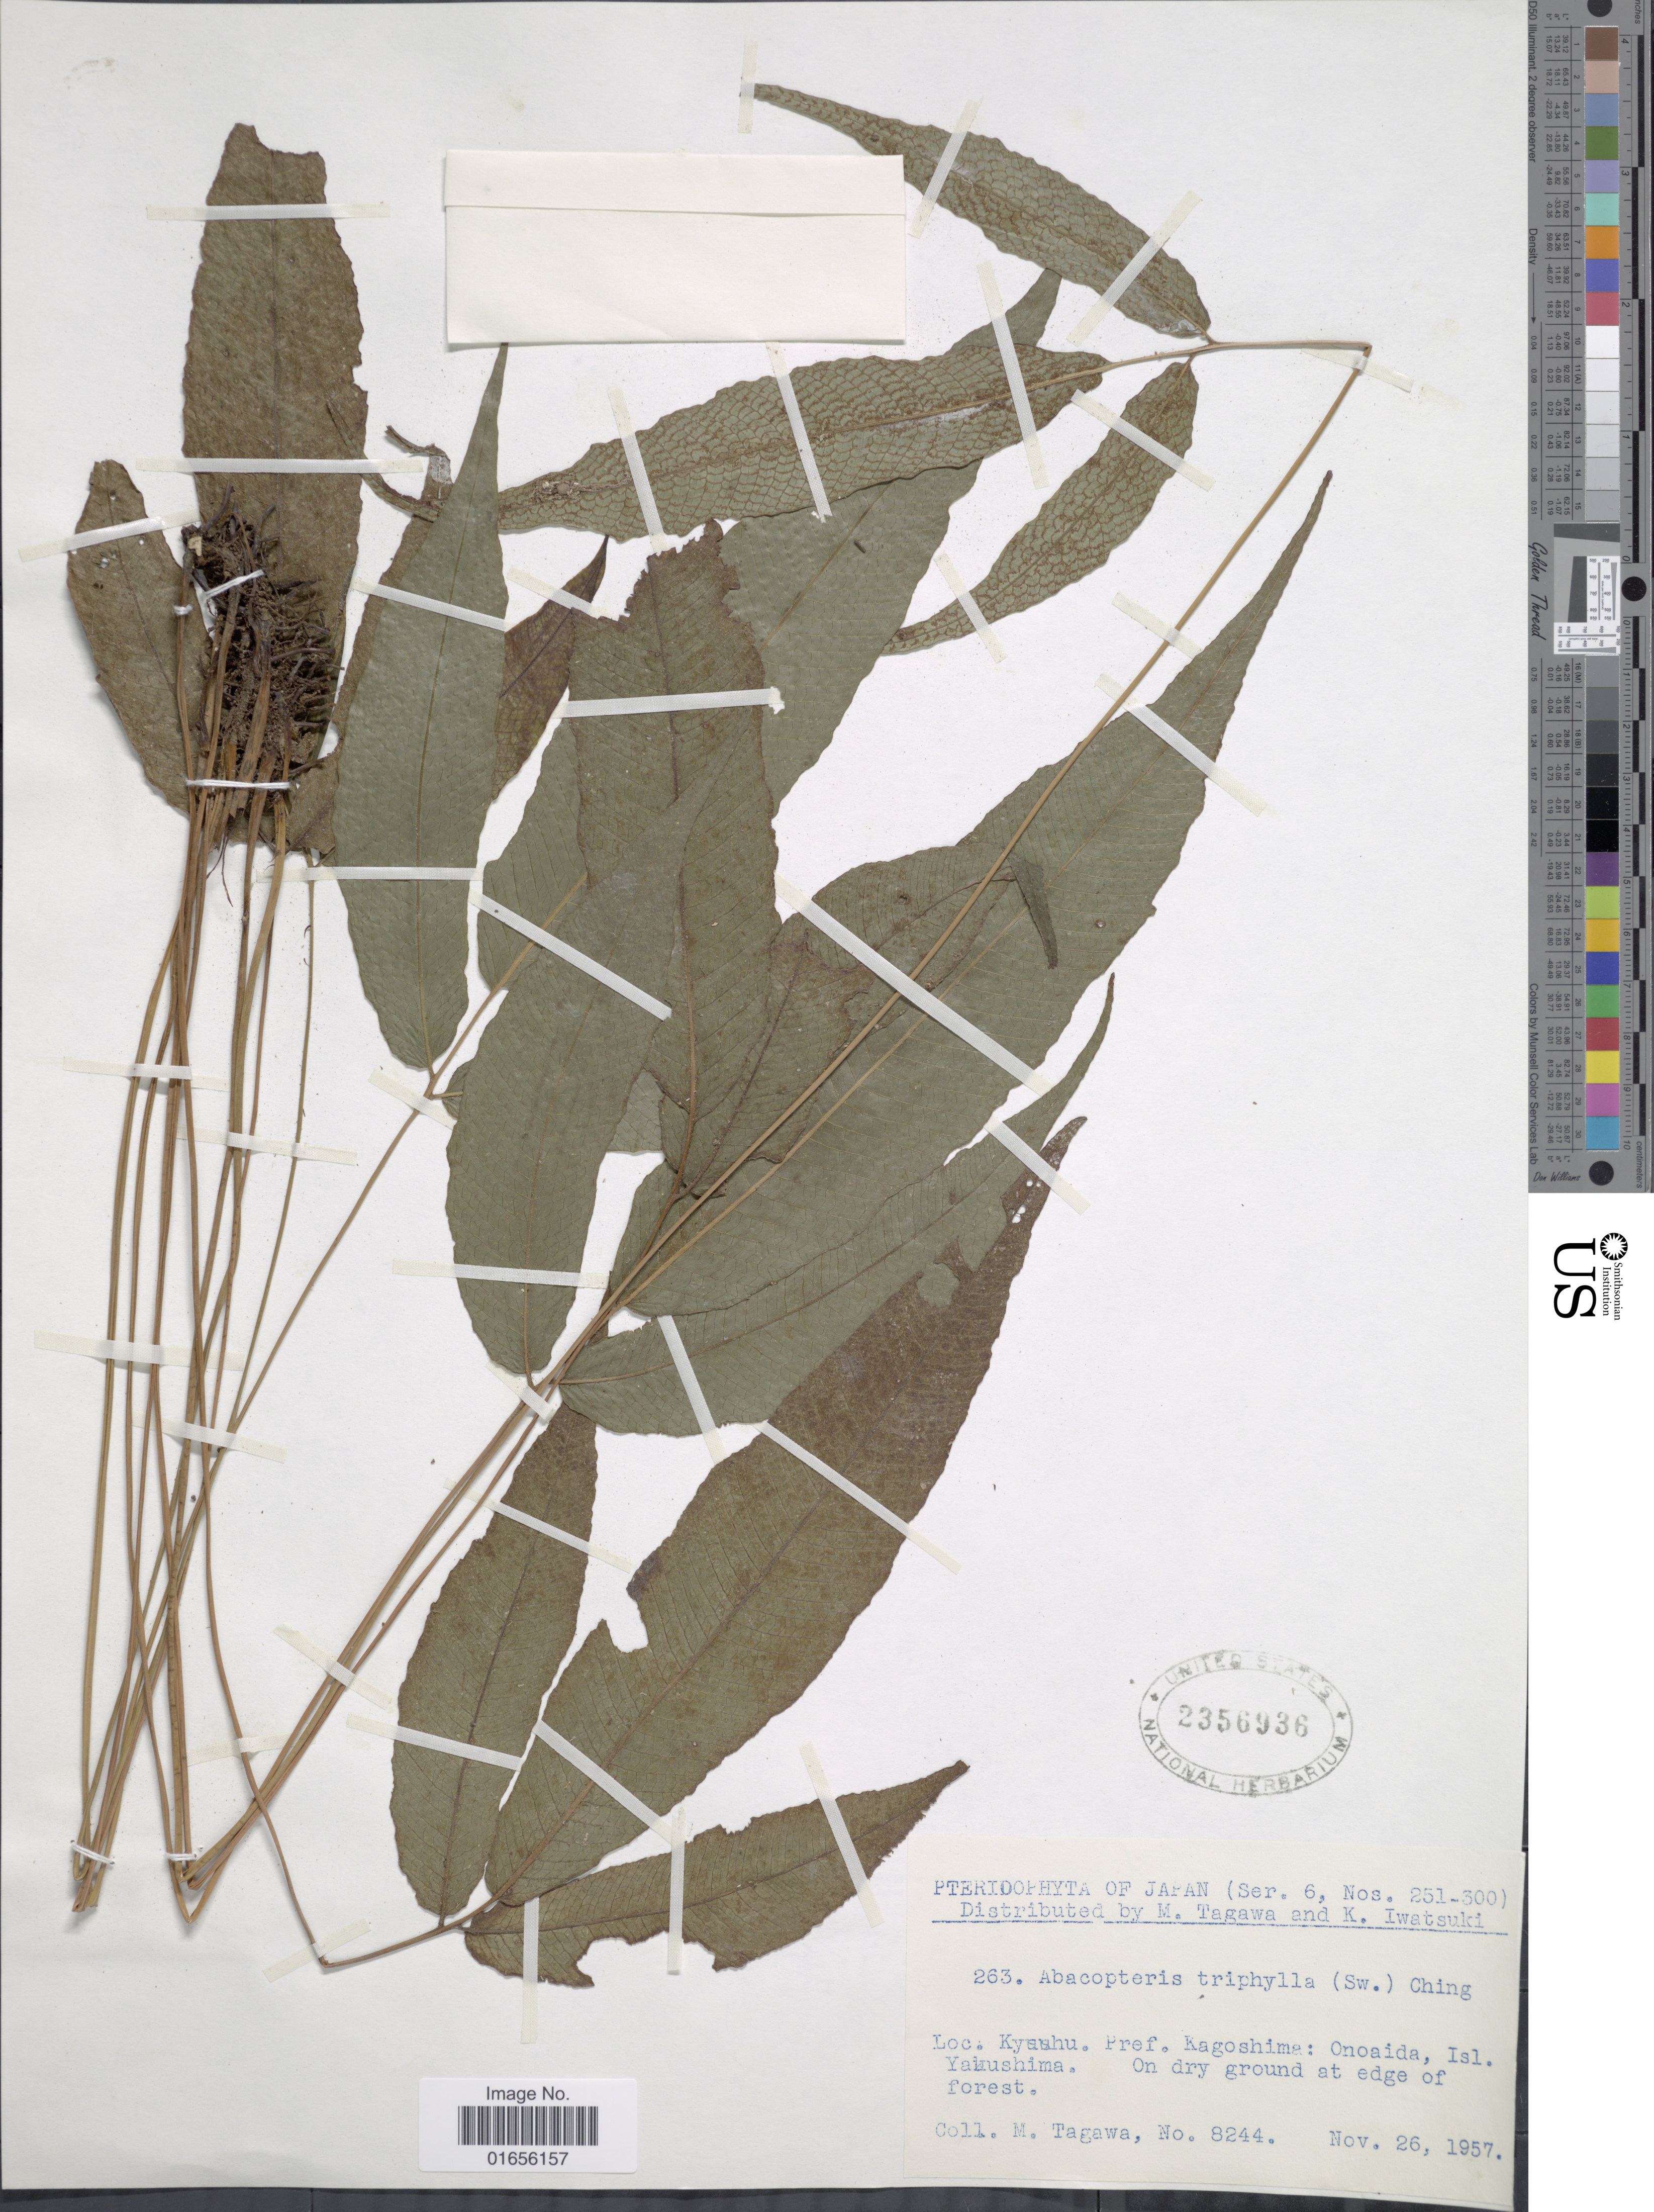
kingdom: Plantae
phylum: Tracheophyta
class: Polypodiopsida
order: Polypodiales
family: Thelypteridaceae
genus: Pronephrium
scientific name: Pronephrium triphyllum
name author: (Sw.) Holttum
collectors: M. Tagawa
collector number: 8244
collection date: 1957-11-26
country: Japan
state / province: Kagosima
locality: Japan. Kyushu, pref. Kagoshima: Onoaida, Isl. Yakushima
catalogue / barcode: US 2356936